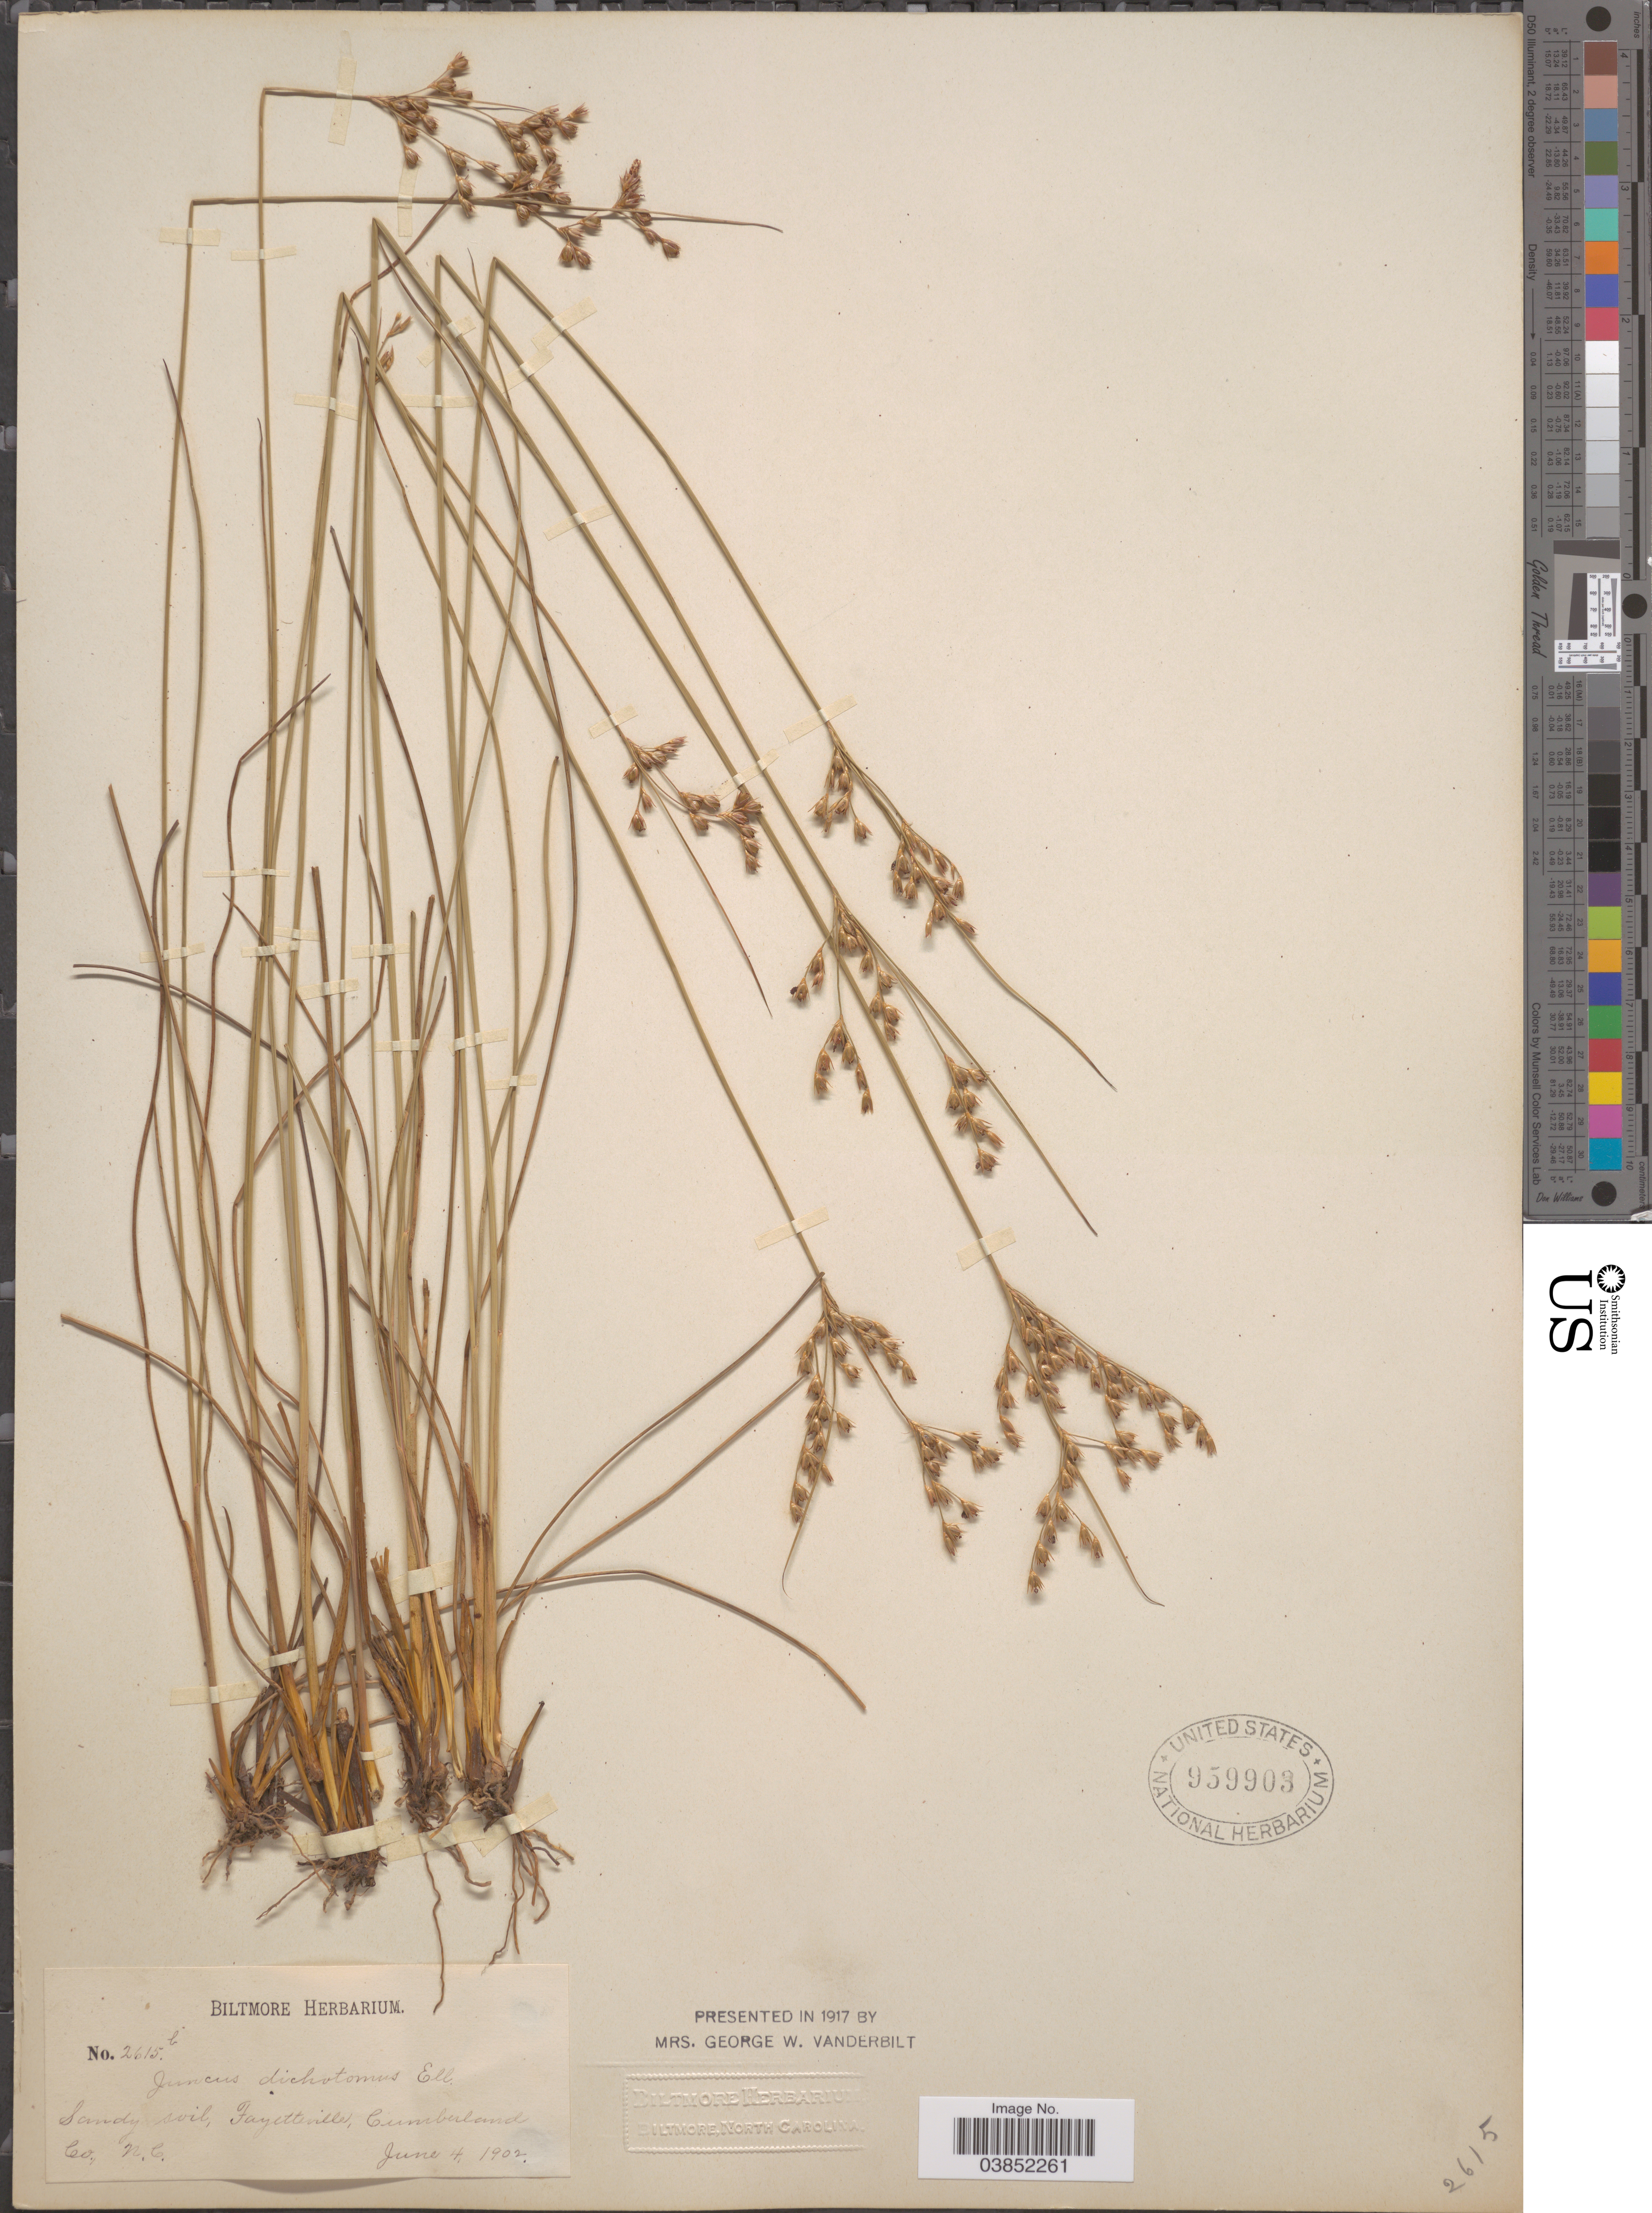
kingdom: Plantae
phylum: Tracheophyta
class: Liliopsida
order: Poales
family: Juncaceae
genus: Juncus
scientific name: Juncus dichotomus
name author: Elliott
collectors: ex herb. Biltmore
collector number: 2615b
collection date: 1902-06-04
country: United States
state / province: North Carolina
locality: Sandy soil, Fayetteville, Cumberland Co.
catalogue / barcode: US 959903